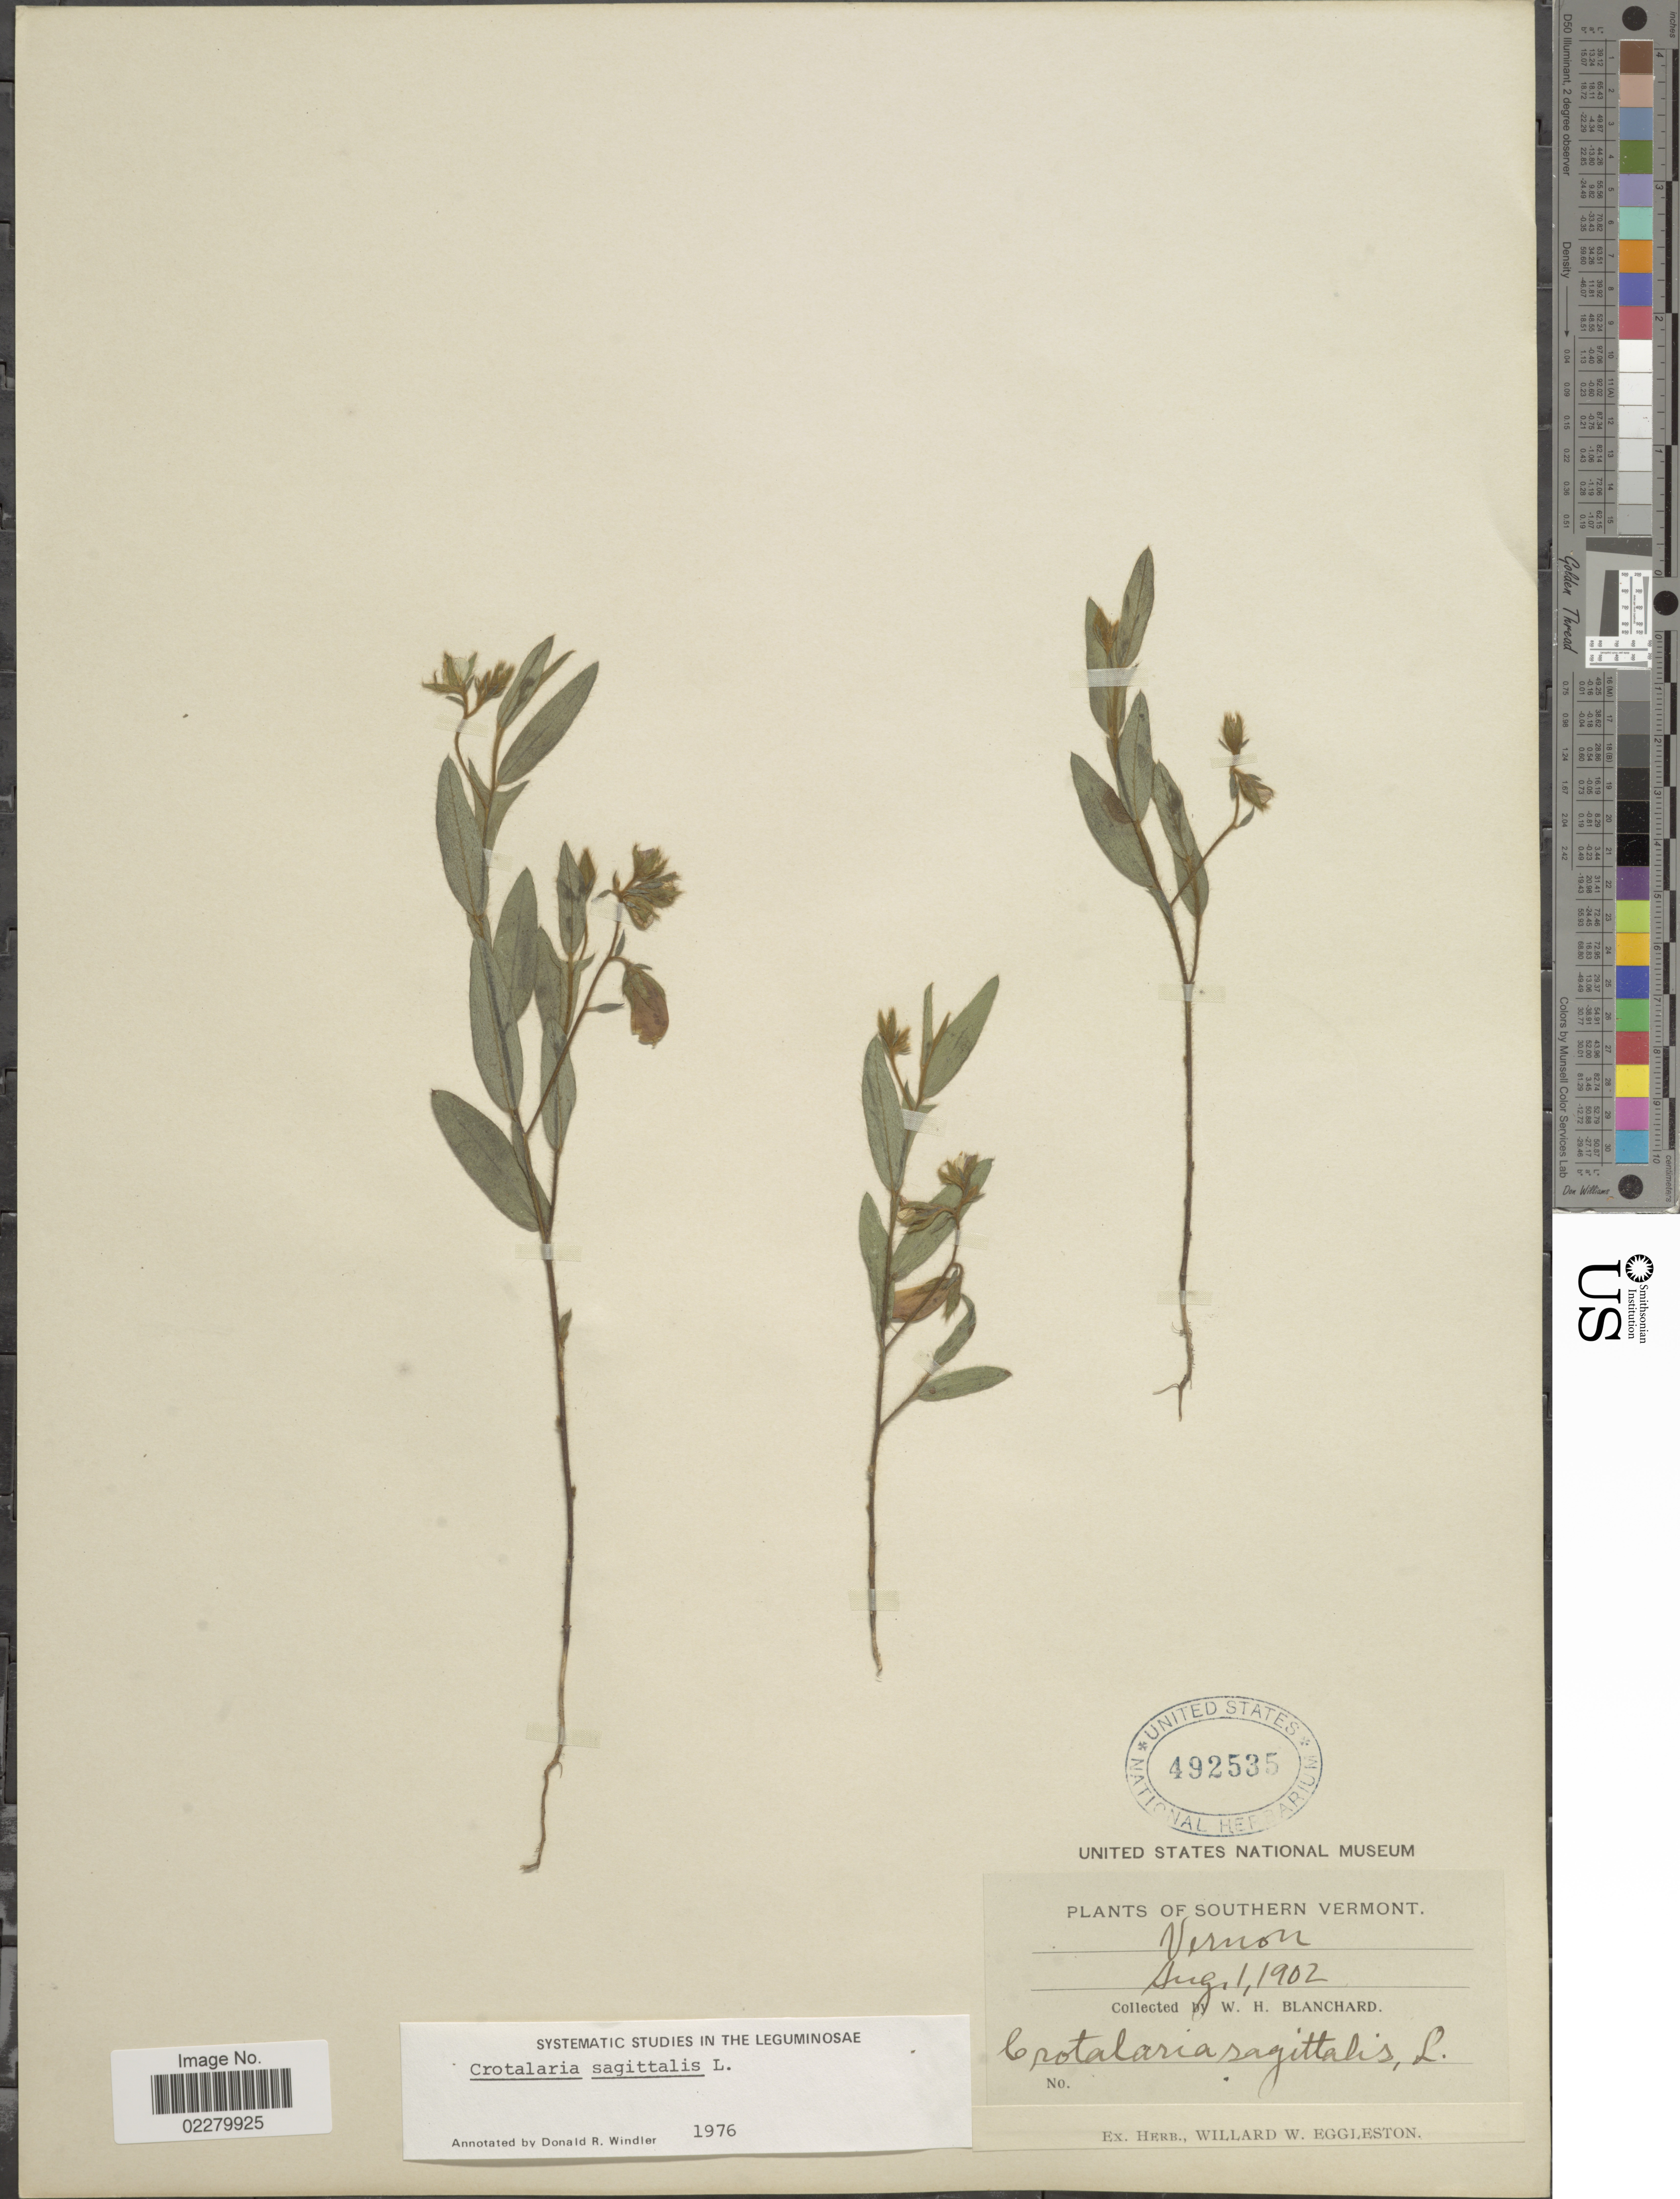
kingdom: Plantae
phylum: Tracheophyta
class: Magnoliopsida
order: Fabales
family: Fabaceae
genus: Crotalaria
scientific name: Crotalaria sagittalis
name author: L.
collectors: W. H. Blanchard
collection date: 1902-08-01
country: United States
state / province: Vermont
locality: Southern Vermont. Vernon.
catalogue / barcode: US 492535